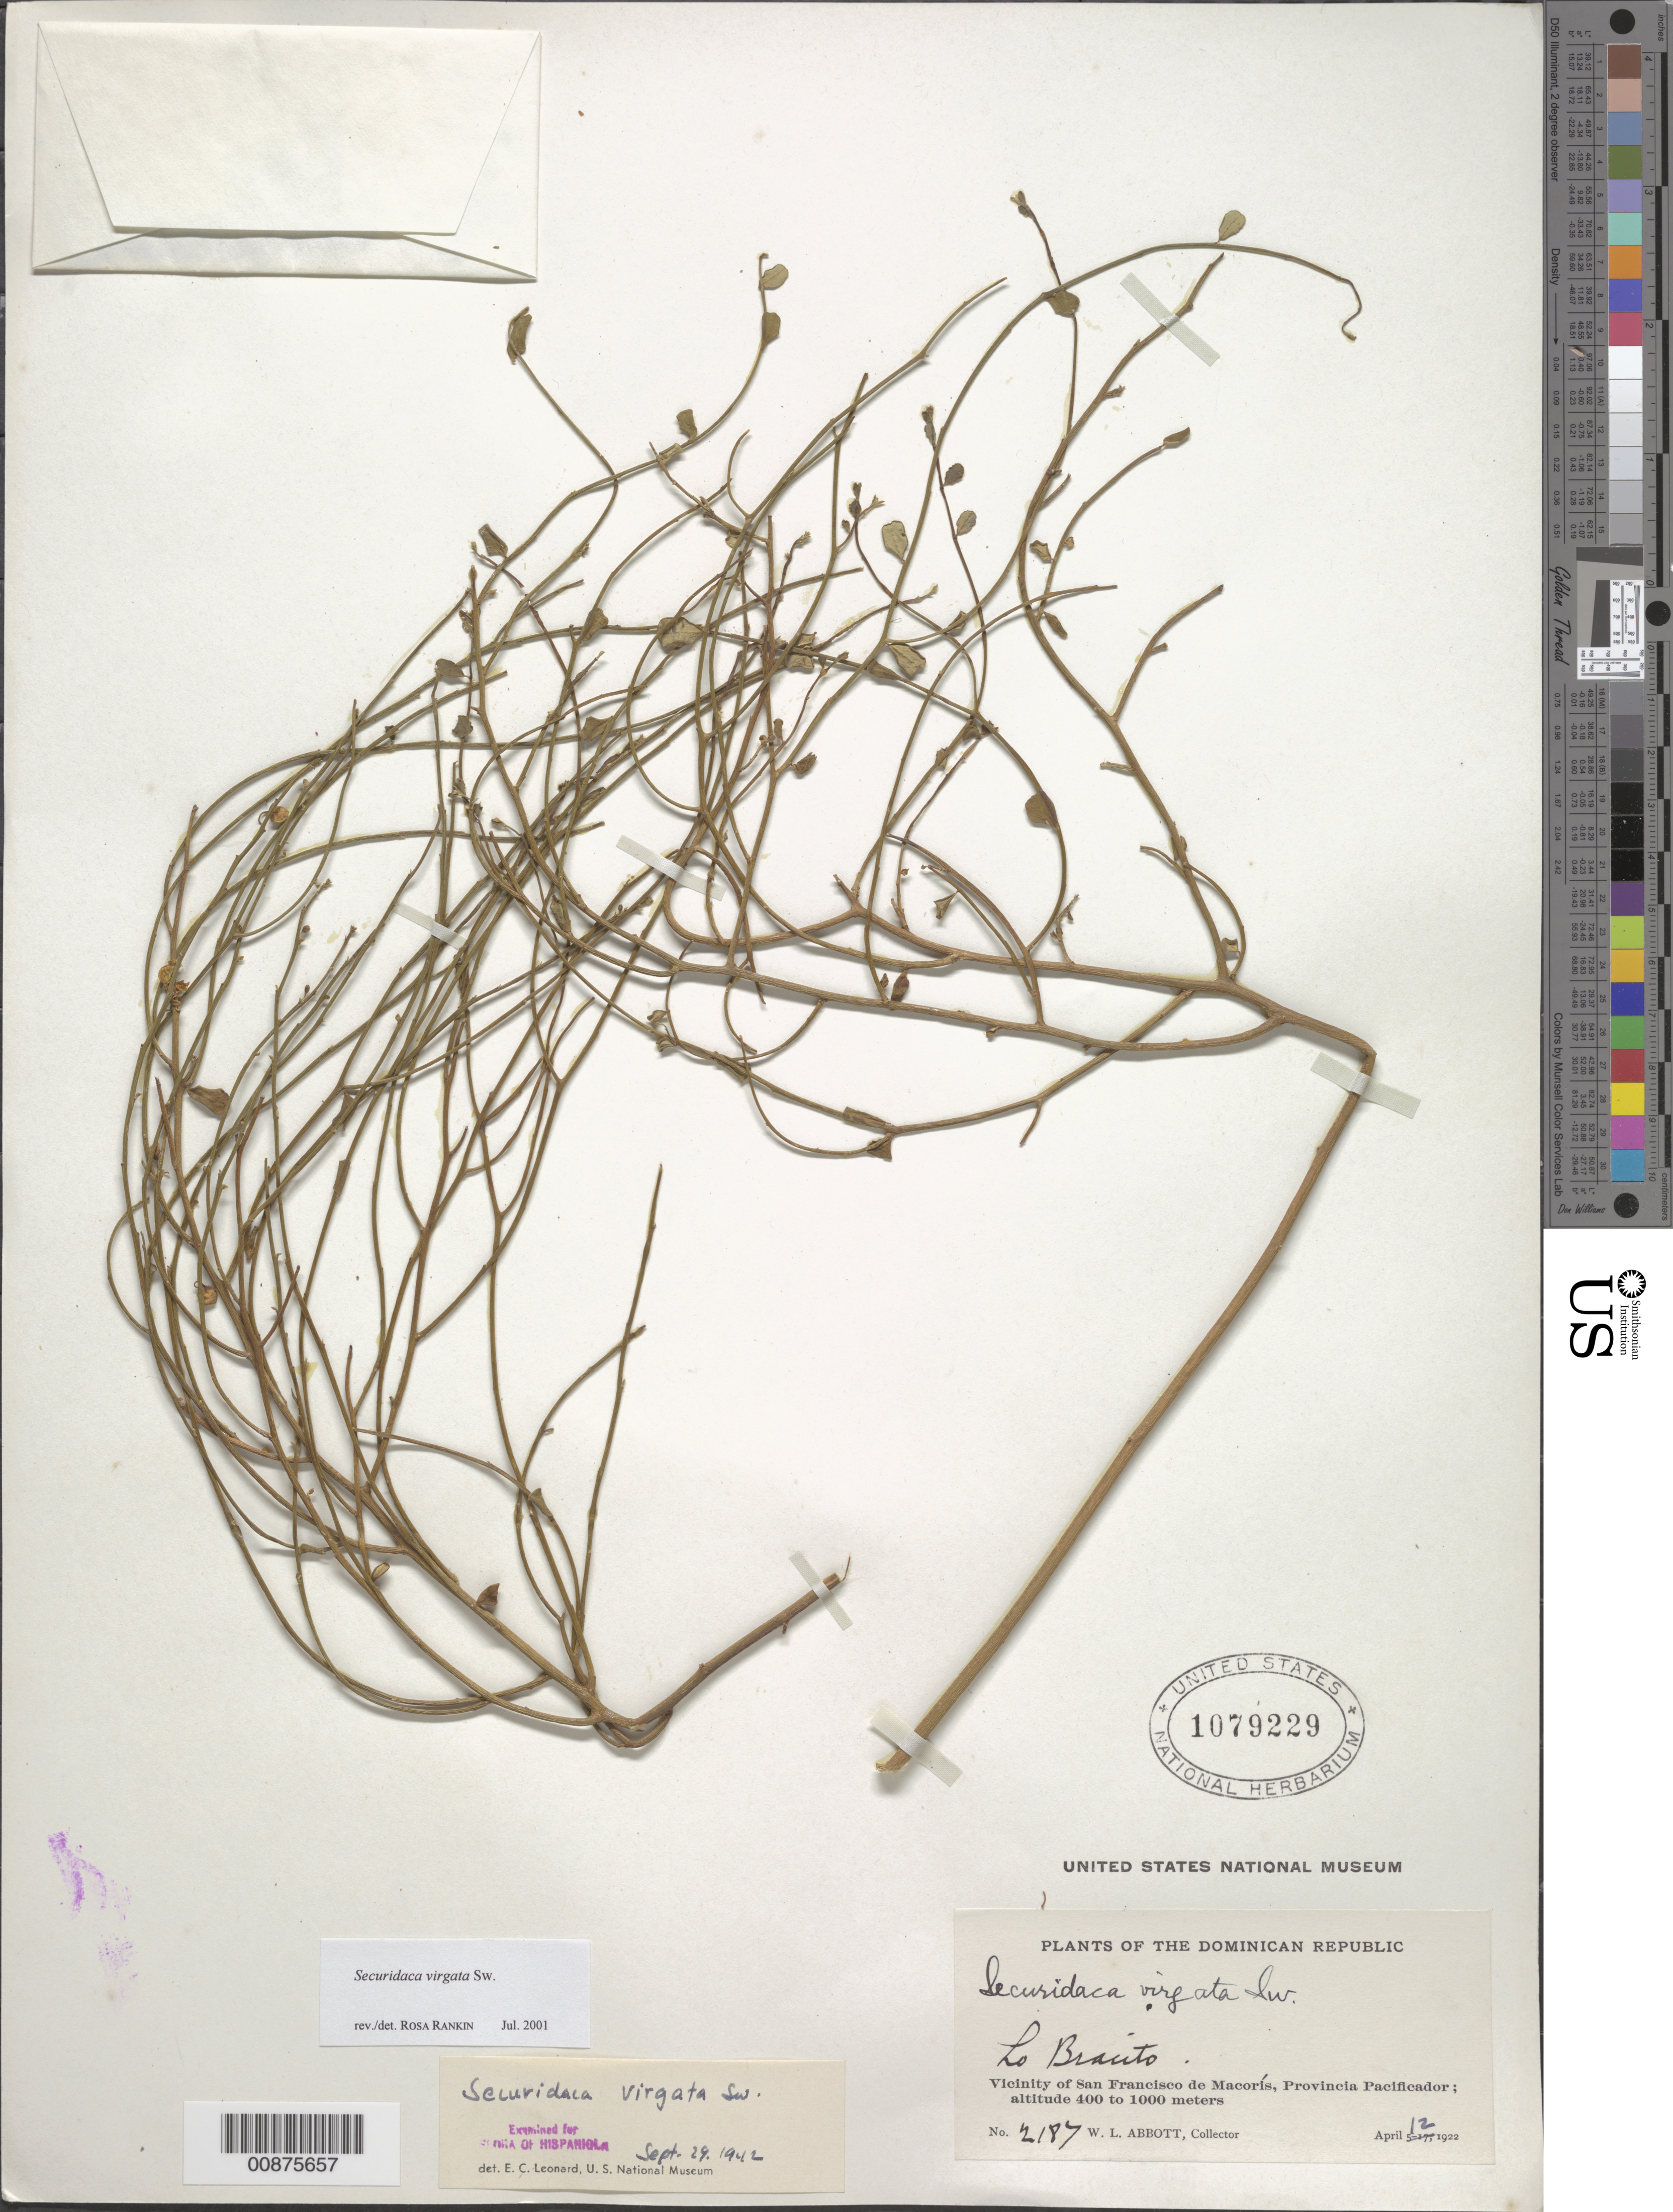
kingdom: Plantae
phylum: Tracheophyta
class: Magnoliopsida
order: Fabales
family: Polygalaceae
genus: Securidaca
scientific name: Securidaca virgata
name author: Sw.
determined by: Rankin Rodriguez, Rosa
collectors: W. L. Abbott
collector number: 2187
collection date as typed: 12 Apr 1922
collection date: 1922-04-12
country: Dominican Republic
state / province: Duarte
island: Hispaniola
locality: Vicinity of San Francisco de Macorís, Lo Bracito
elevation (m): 400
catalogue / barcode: US 1079229